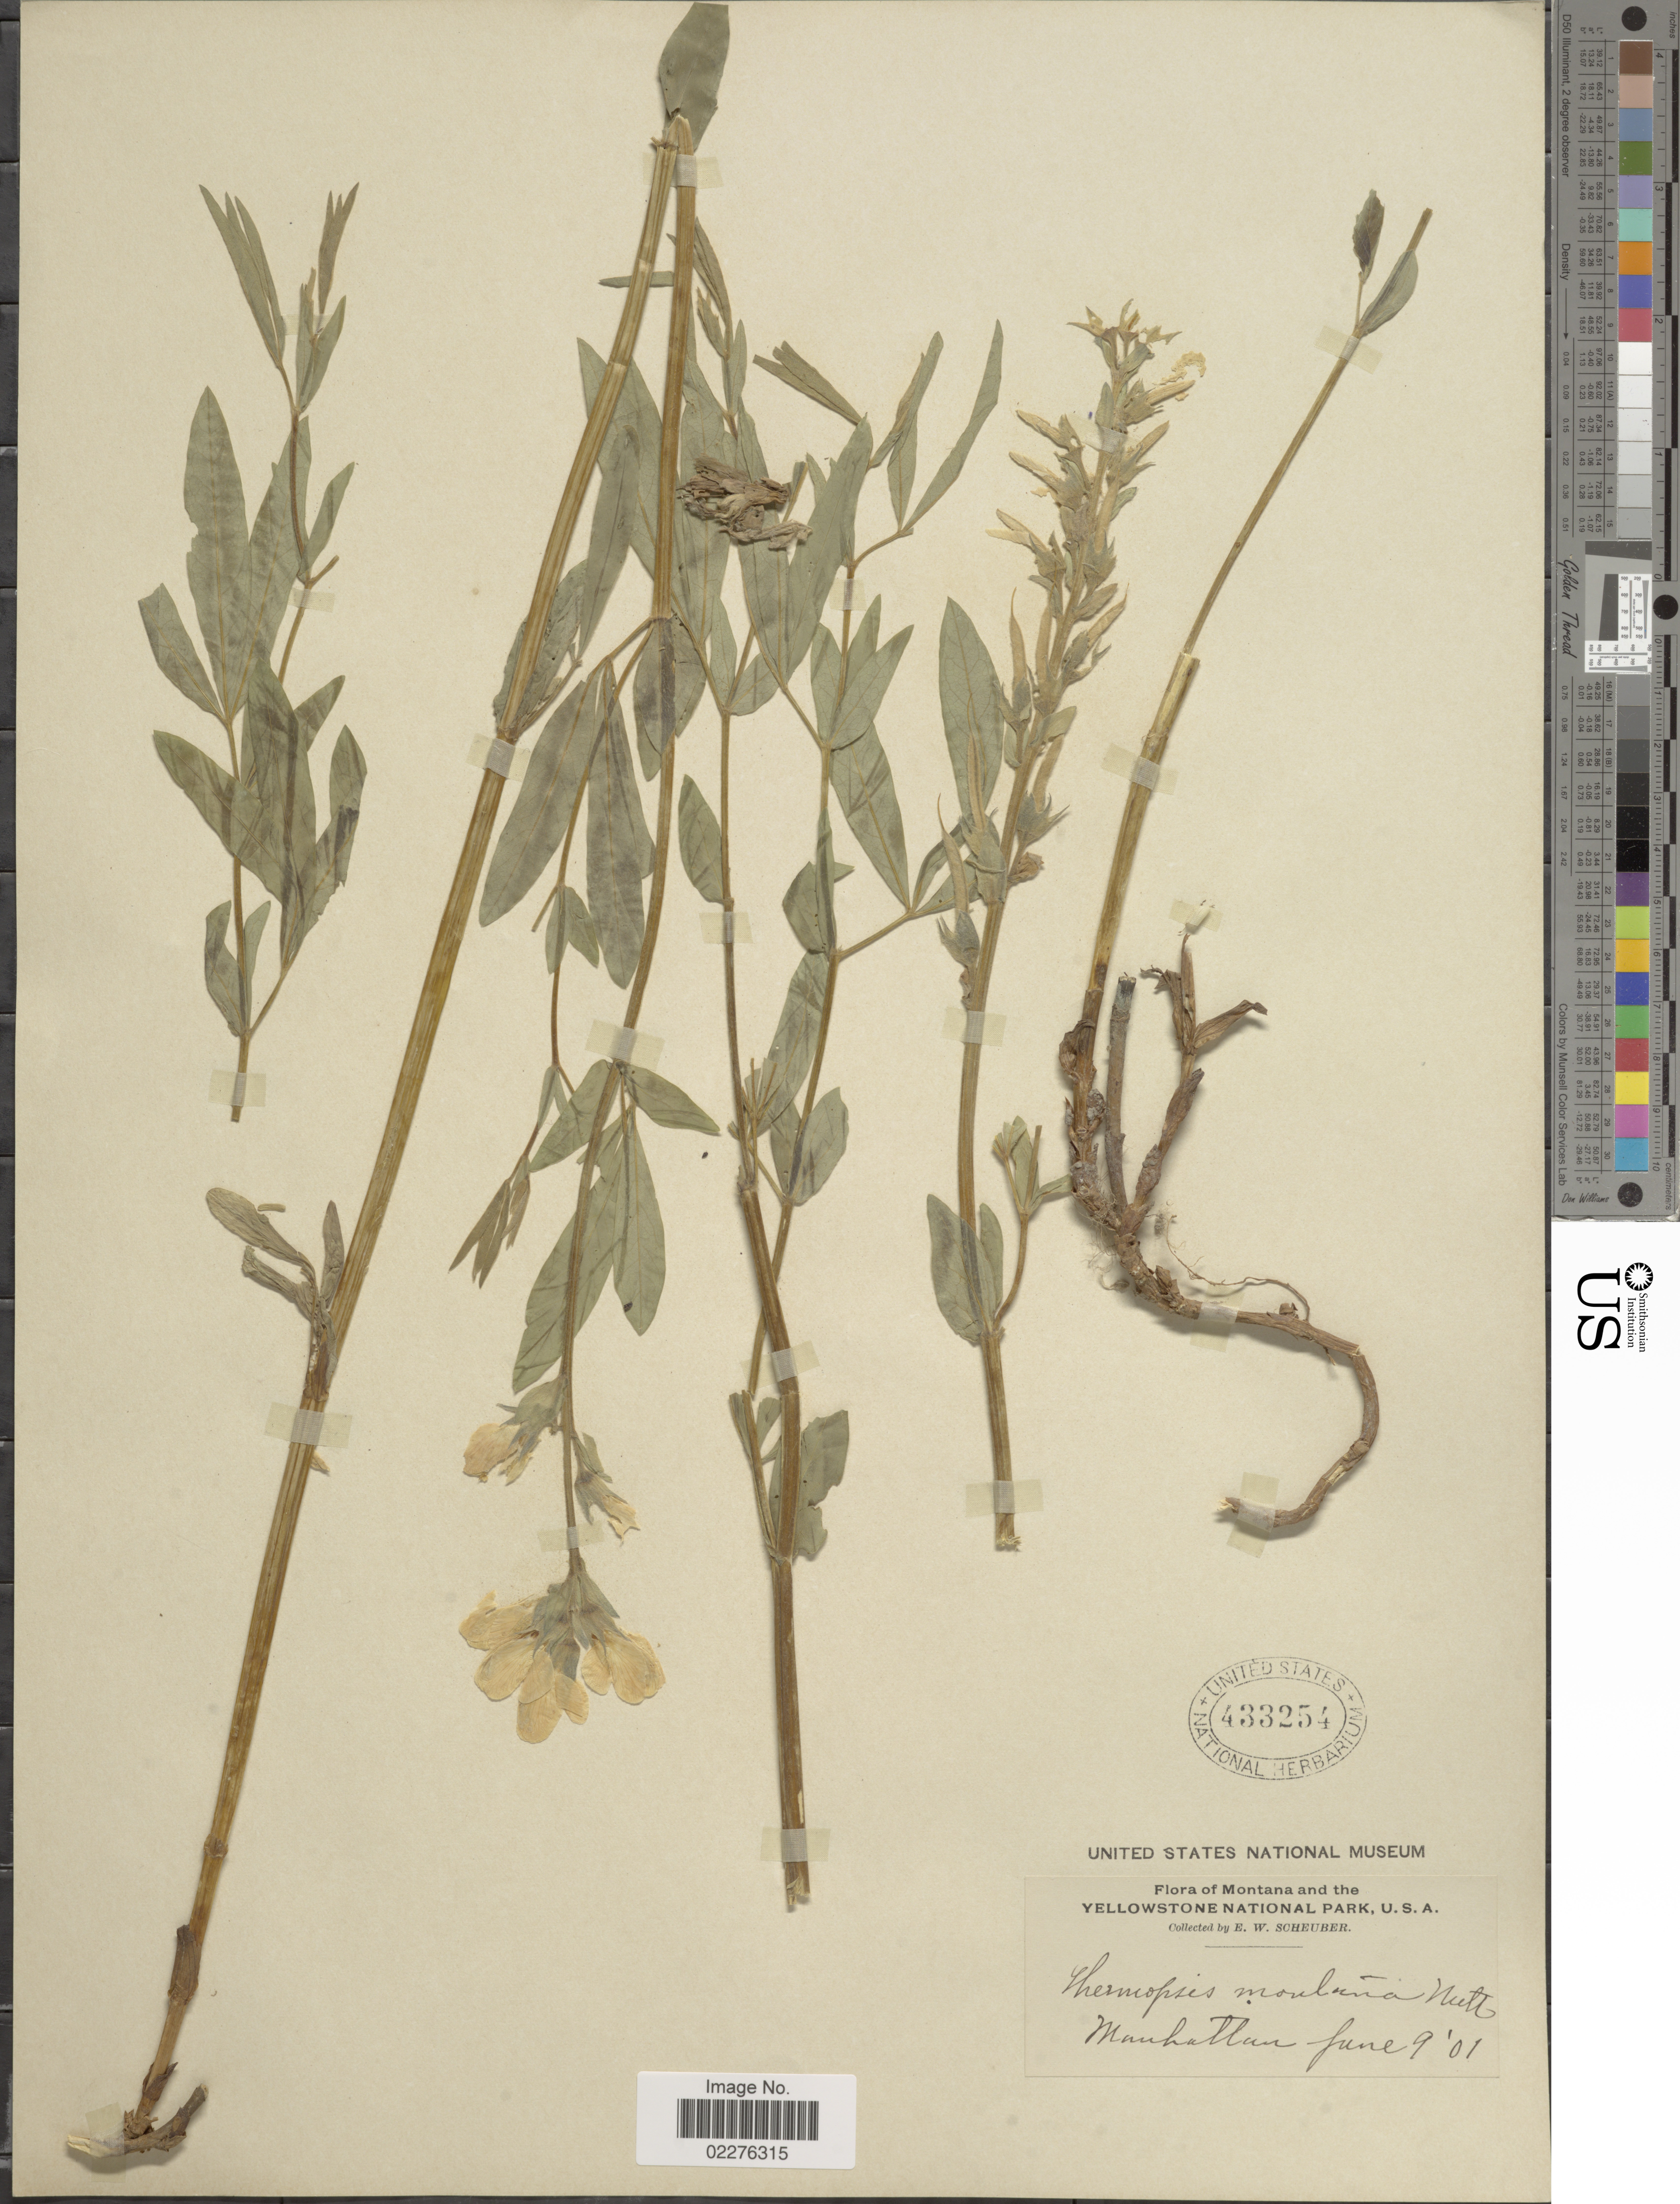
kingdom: Plantae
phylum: Tracheophyta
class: Magnoliopsida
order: Fabales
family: Fabaceae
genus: Thermopsis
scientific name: Thermopsis montana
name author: Nutt.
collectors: E. Scheuber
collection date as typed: Transcribed d/m/y: 9/6/01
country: United States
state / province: Montana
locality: The Yellowstone National Park, Manhatten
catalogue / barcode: US 433254